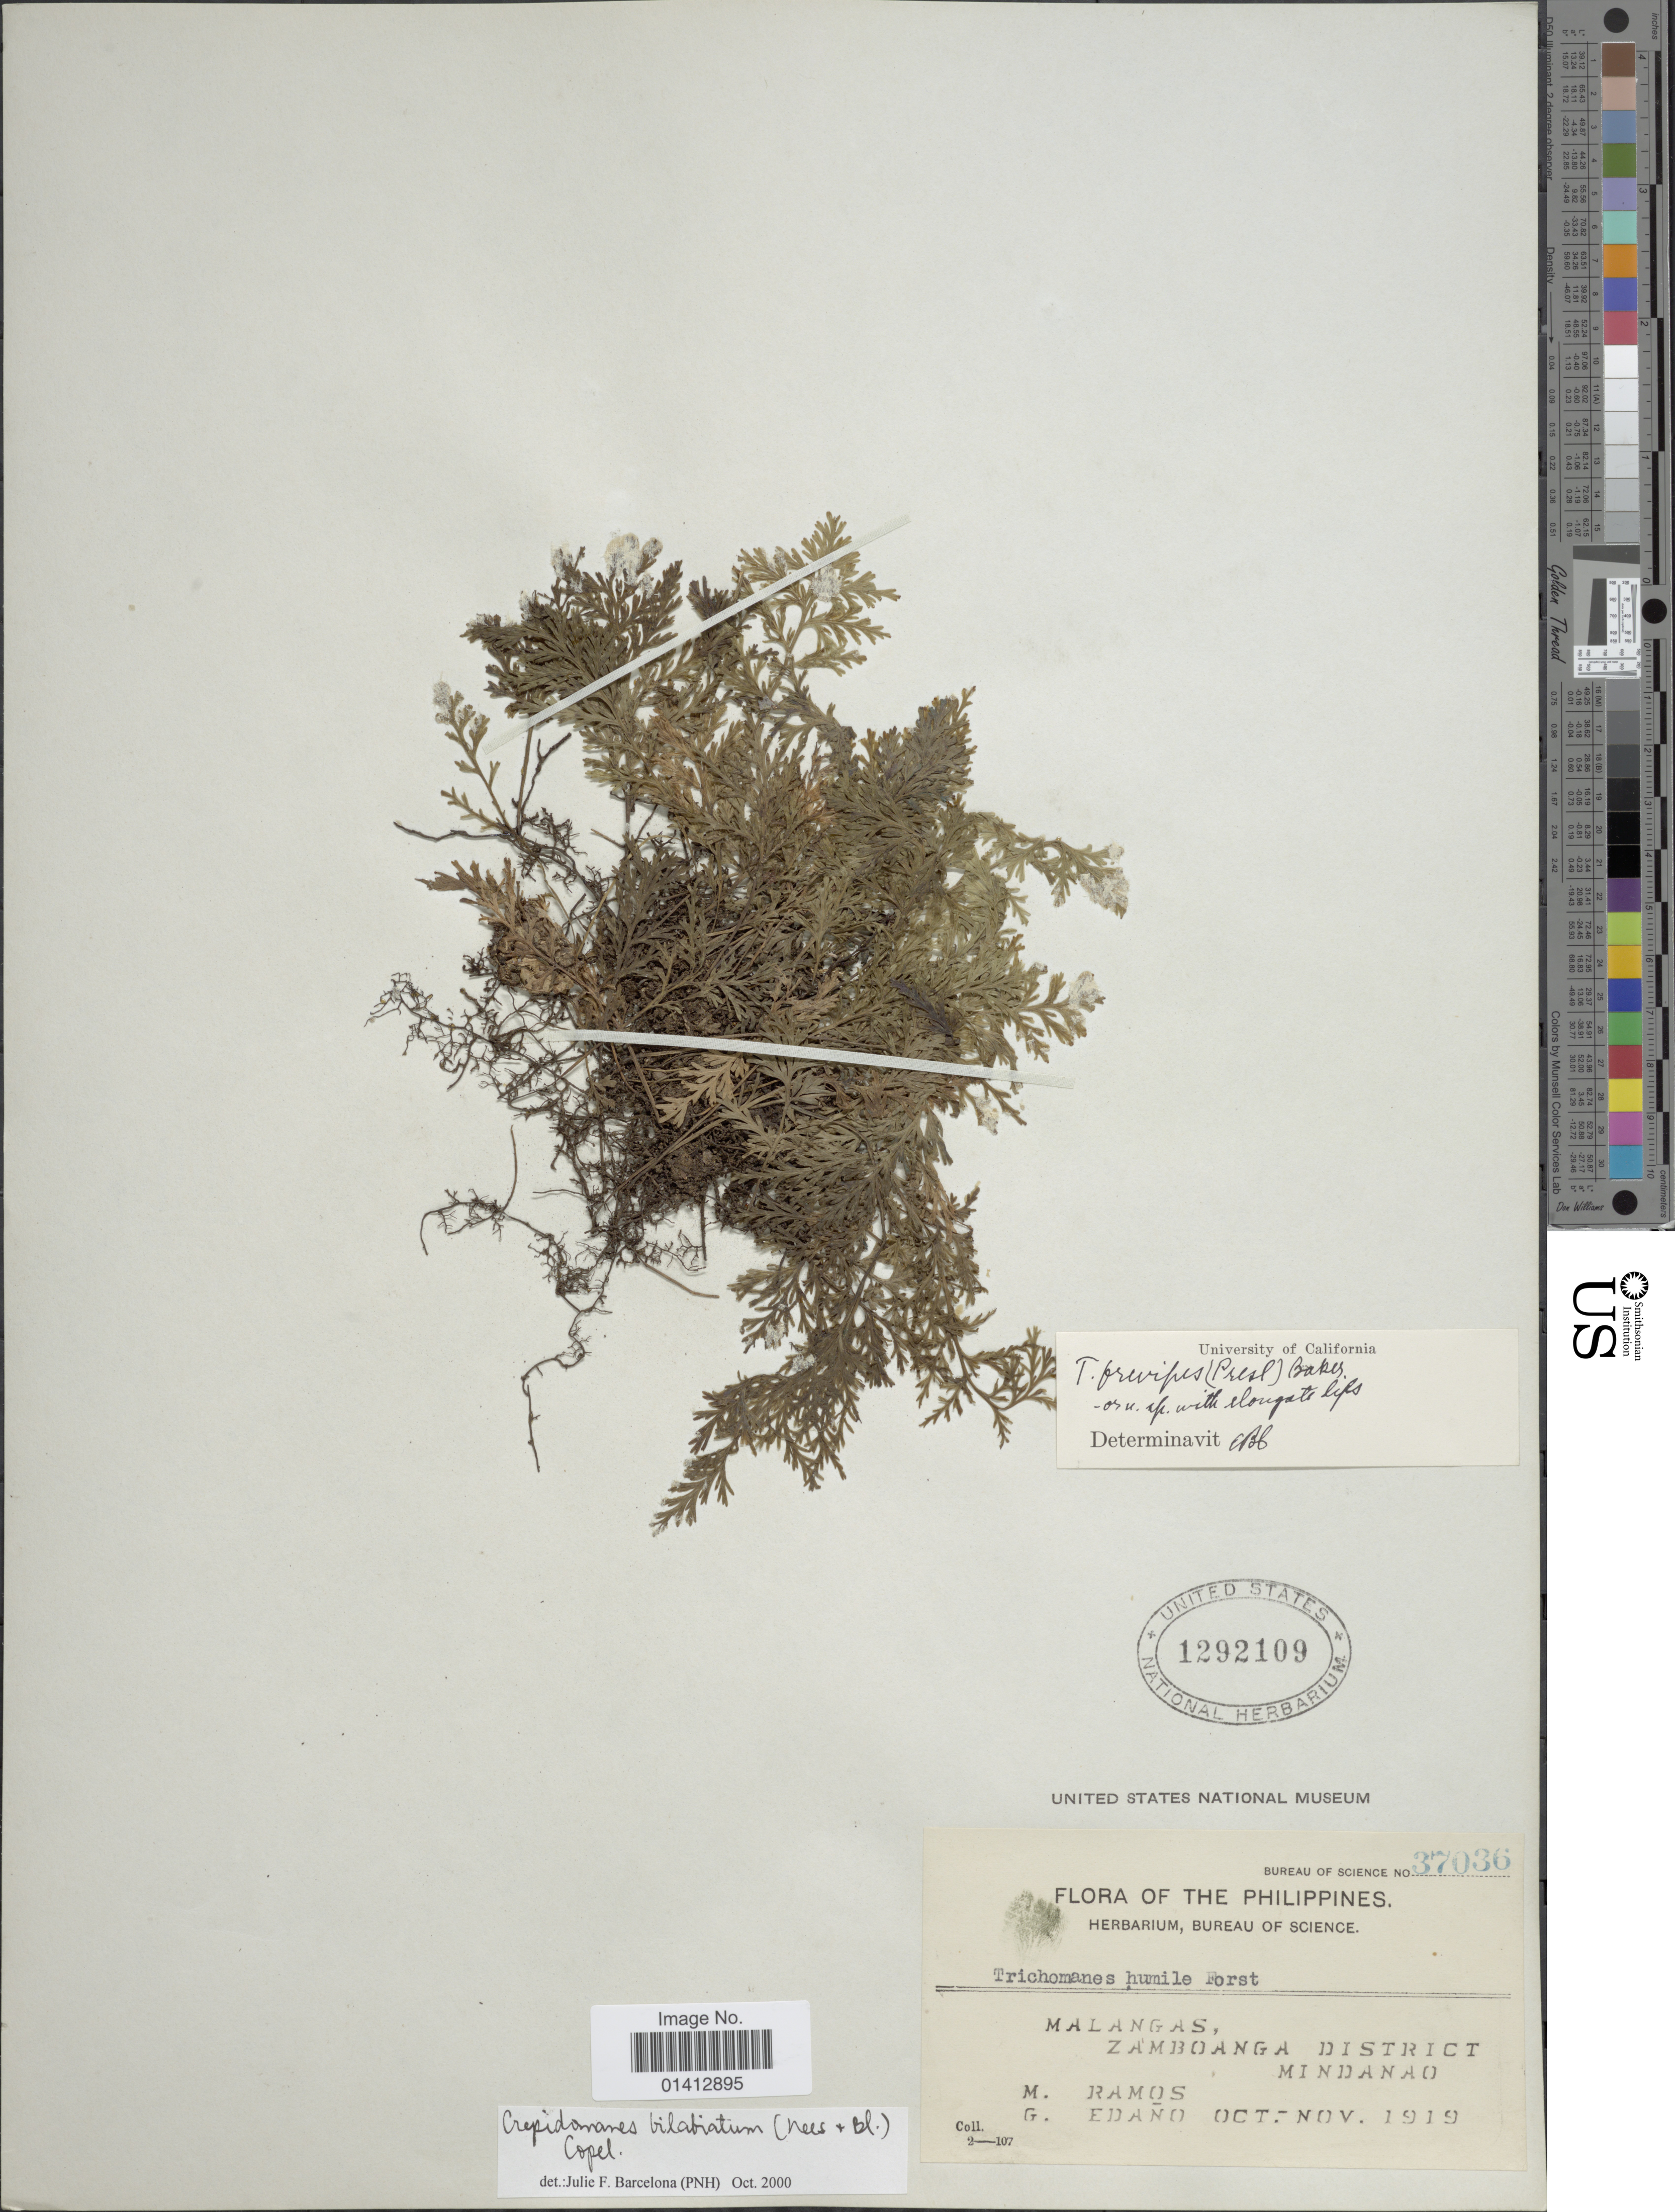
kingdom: Plantae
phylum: Tracheophyta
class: Polypodiopsida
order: Hymenophyllales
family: Hymenophyllaceae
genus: Crepidomanes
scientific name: Crepidomanes bilabiatum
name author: (Nees ex Blume) Copel.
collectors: M. Ramos & G. Edaño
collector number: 37036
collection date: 1919-10/1919-11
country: Philippines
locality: Malangas, Zamboanga District, Mindanao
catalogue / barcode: US 1292109